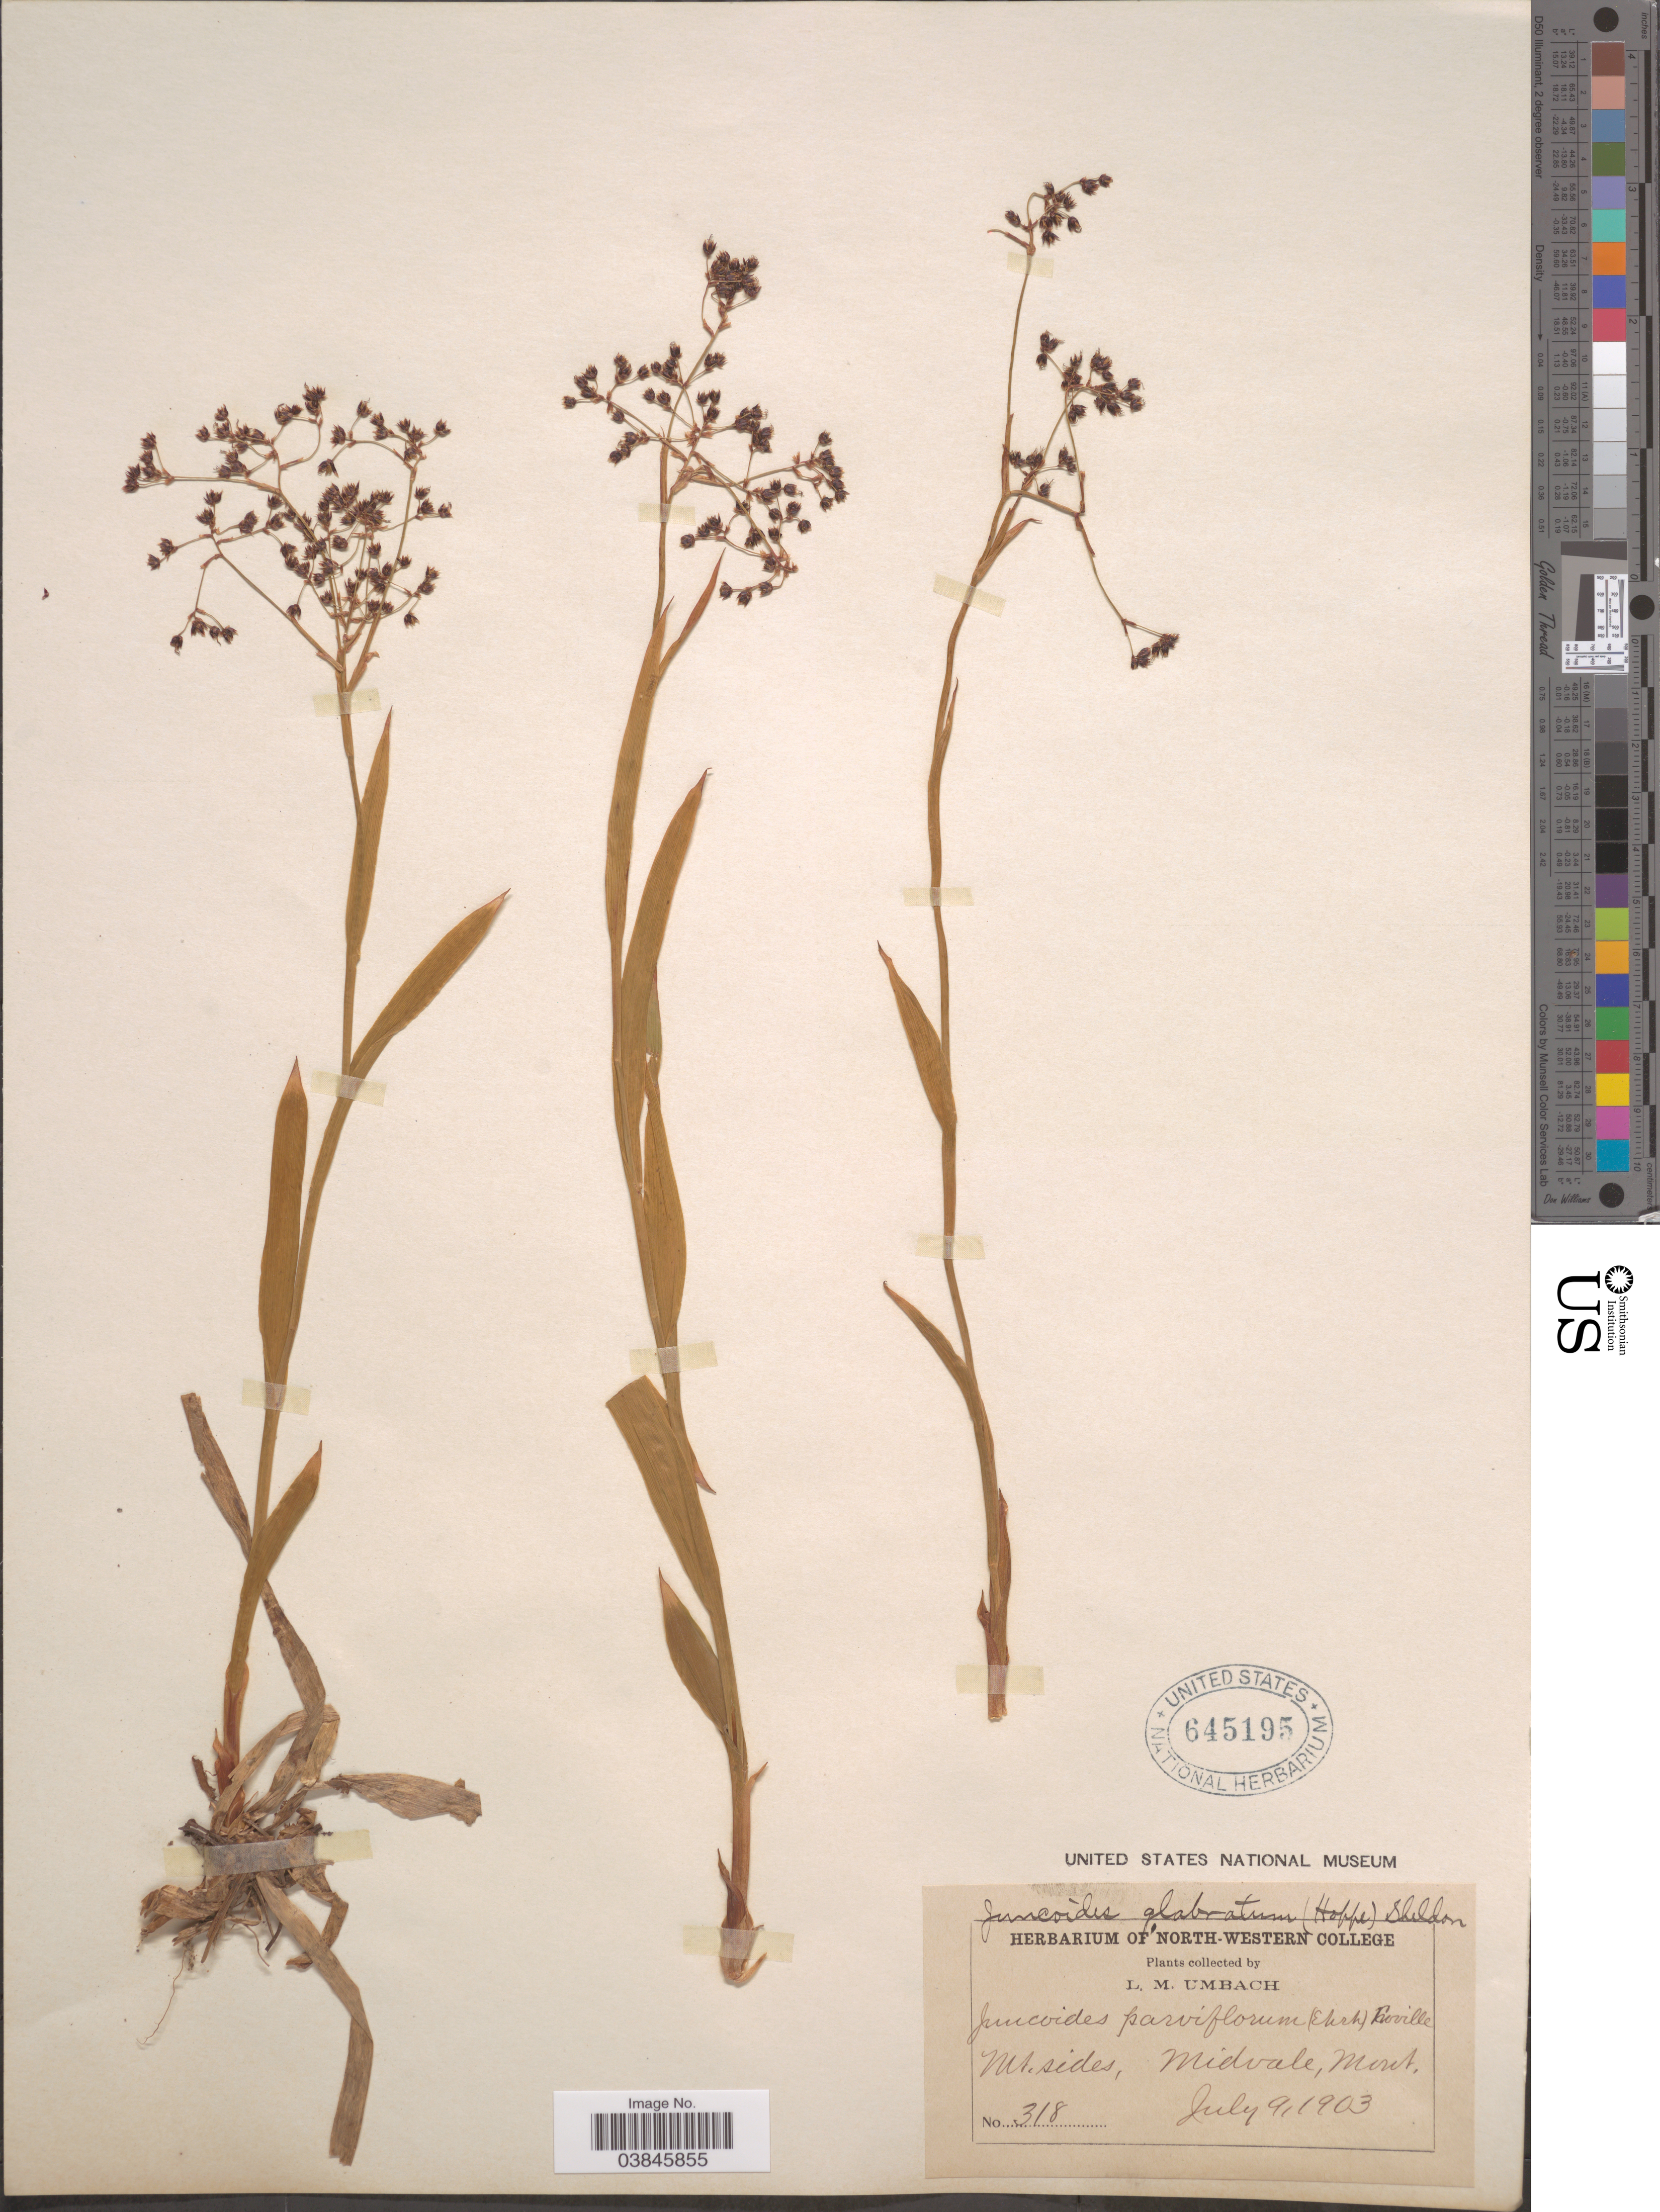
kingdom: Plantae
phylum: Tracheophyta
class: Liliopsida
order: Poales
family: Juncaceae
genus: Luzula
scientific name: Luzula glabrata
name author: (Hoppe) Desv.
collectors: L. M. Umbach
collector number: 318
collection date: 1903-07-09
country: United States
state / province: Montana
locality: Mt. sides, Midvale.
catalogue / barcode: US 645195